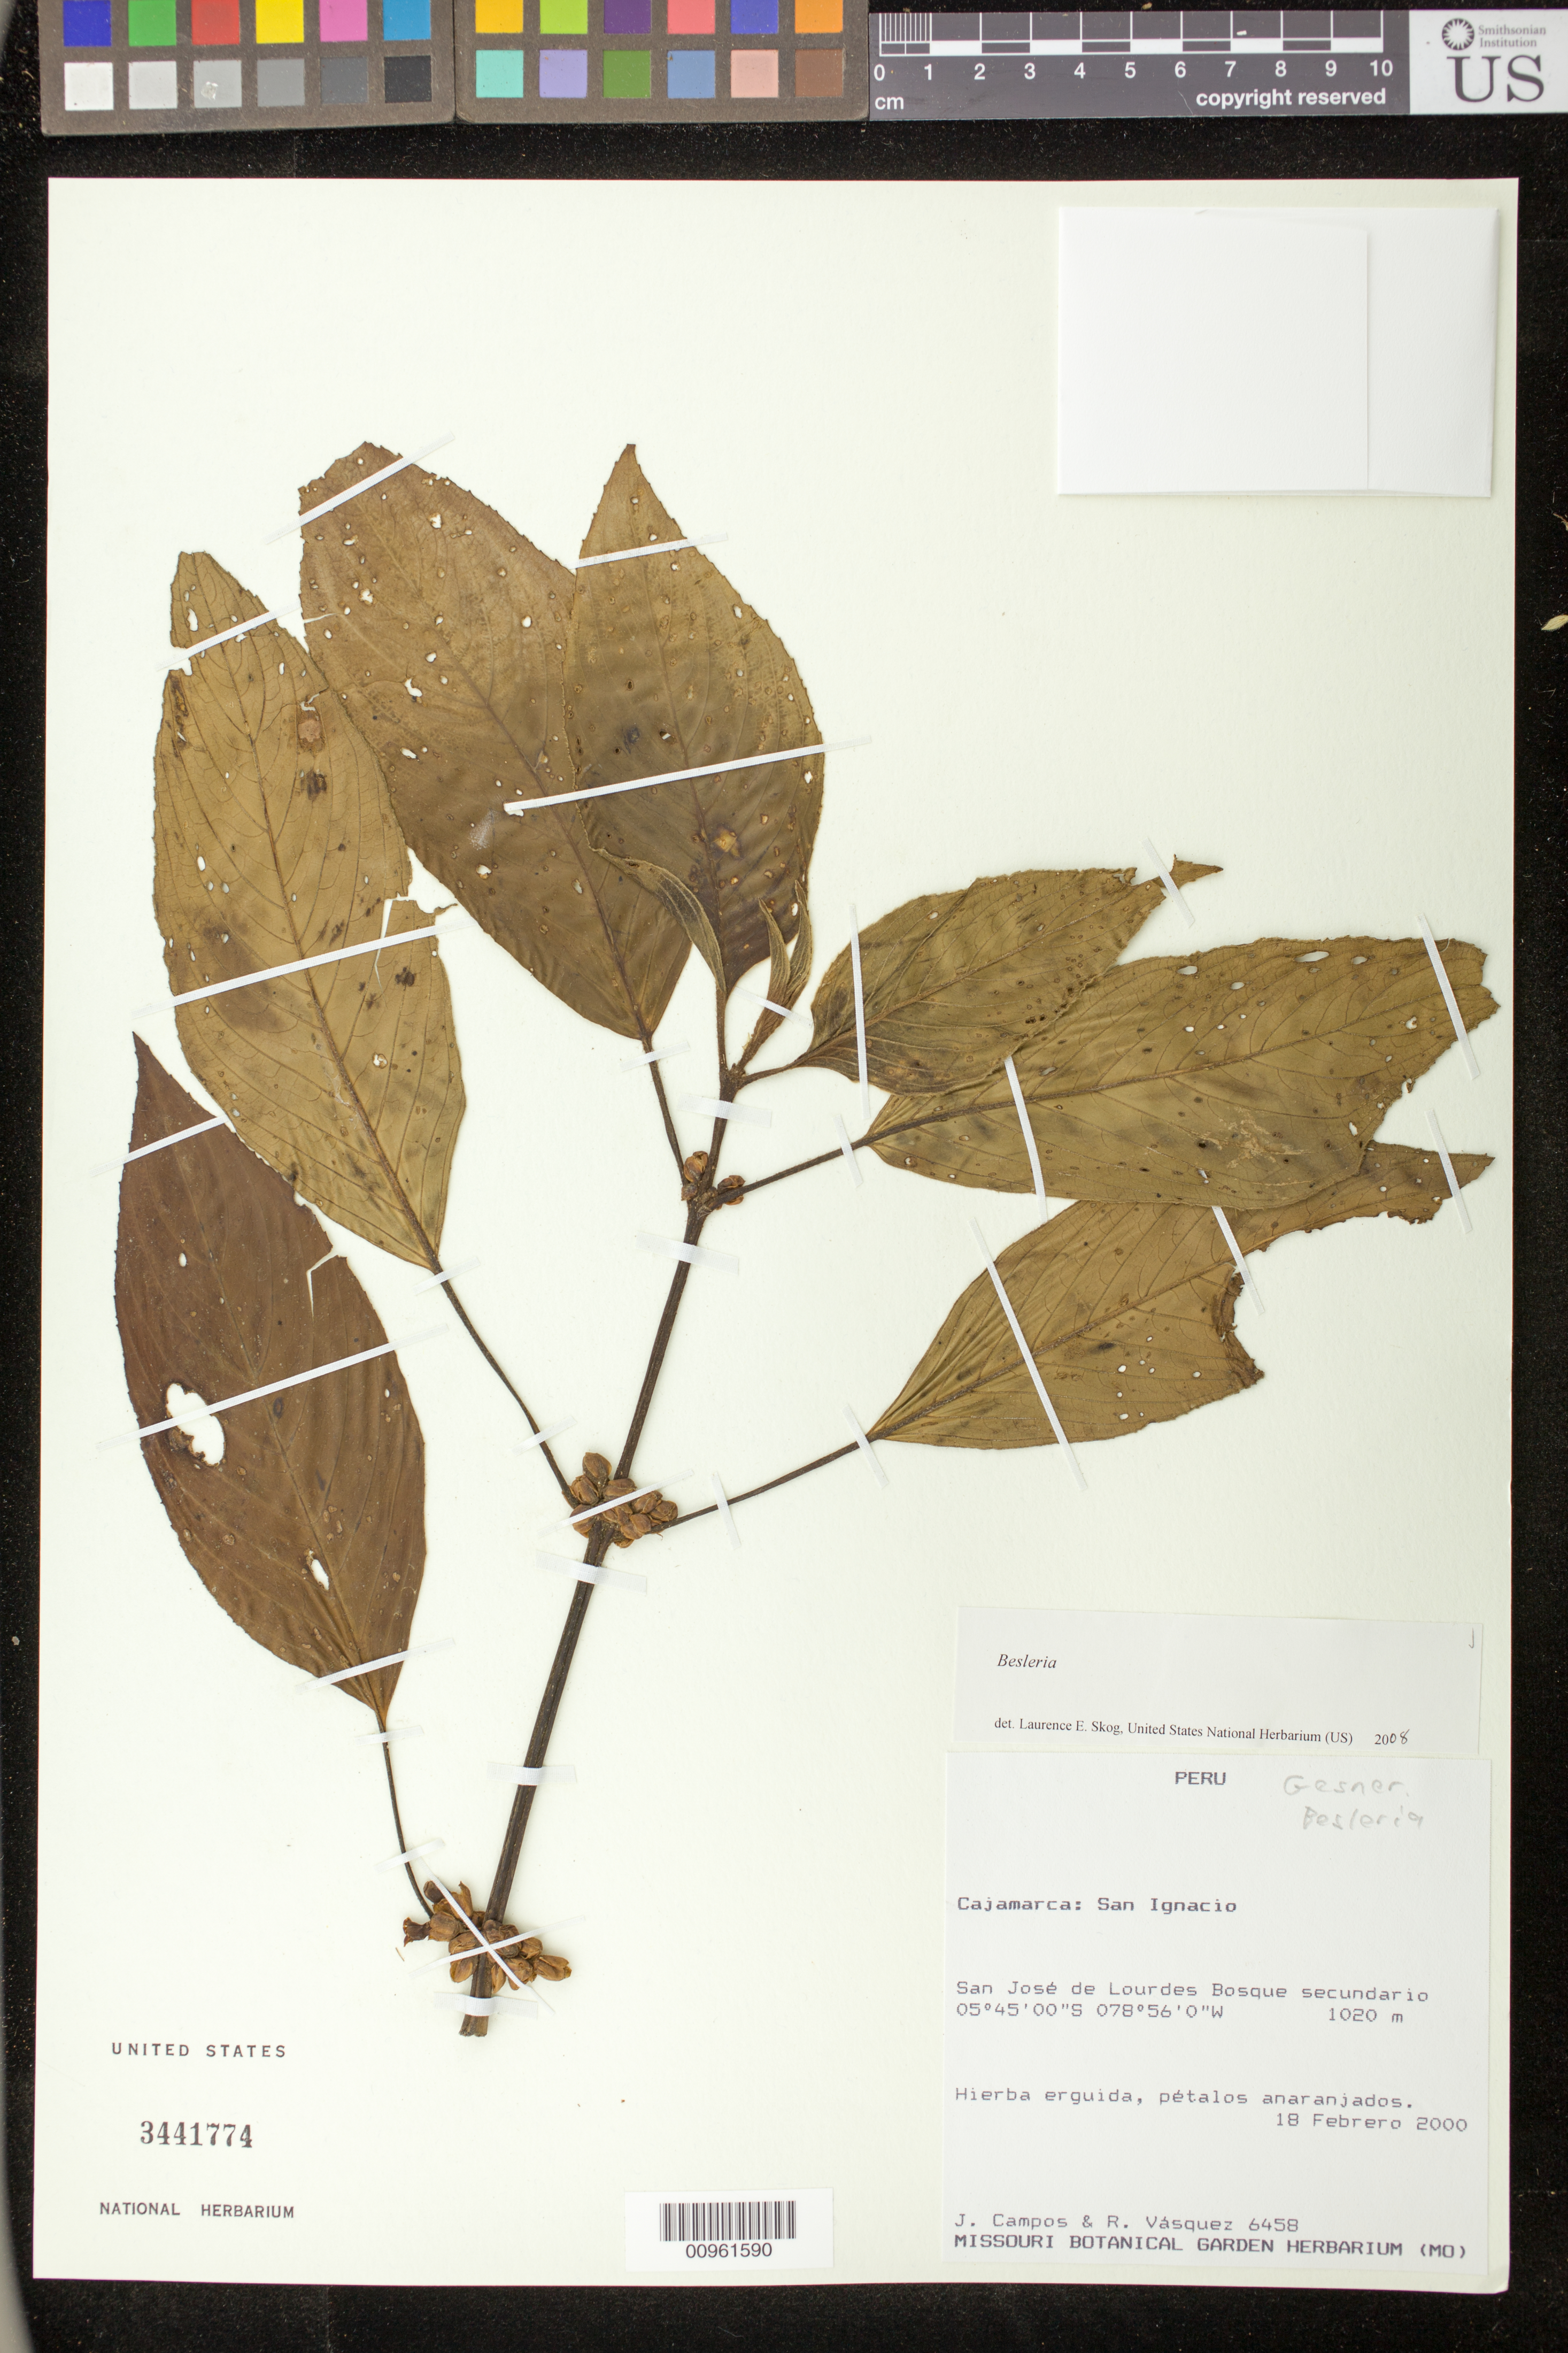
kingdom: Plantae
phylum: Tracheophyta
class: Magnoliopsida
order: Lamiales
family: Gesneriaceae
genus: Besleria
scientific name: Besleria sp.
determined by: Skog, Laurence E.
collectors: J. Campos & R. Vásquez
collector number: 6458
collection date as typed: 18 Feb 2000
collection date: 2000-02-18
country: Peru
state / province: Cajamarca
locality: Cajamarca: San Ignacio. San José de Lourdes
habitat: Bosque secundario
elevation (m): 1020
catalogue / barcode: US 3441774